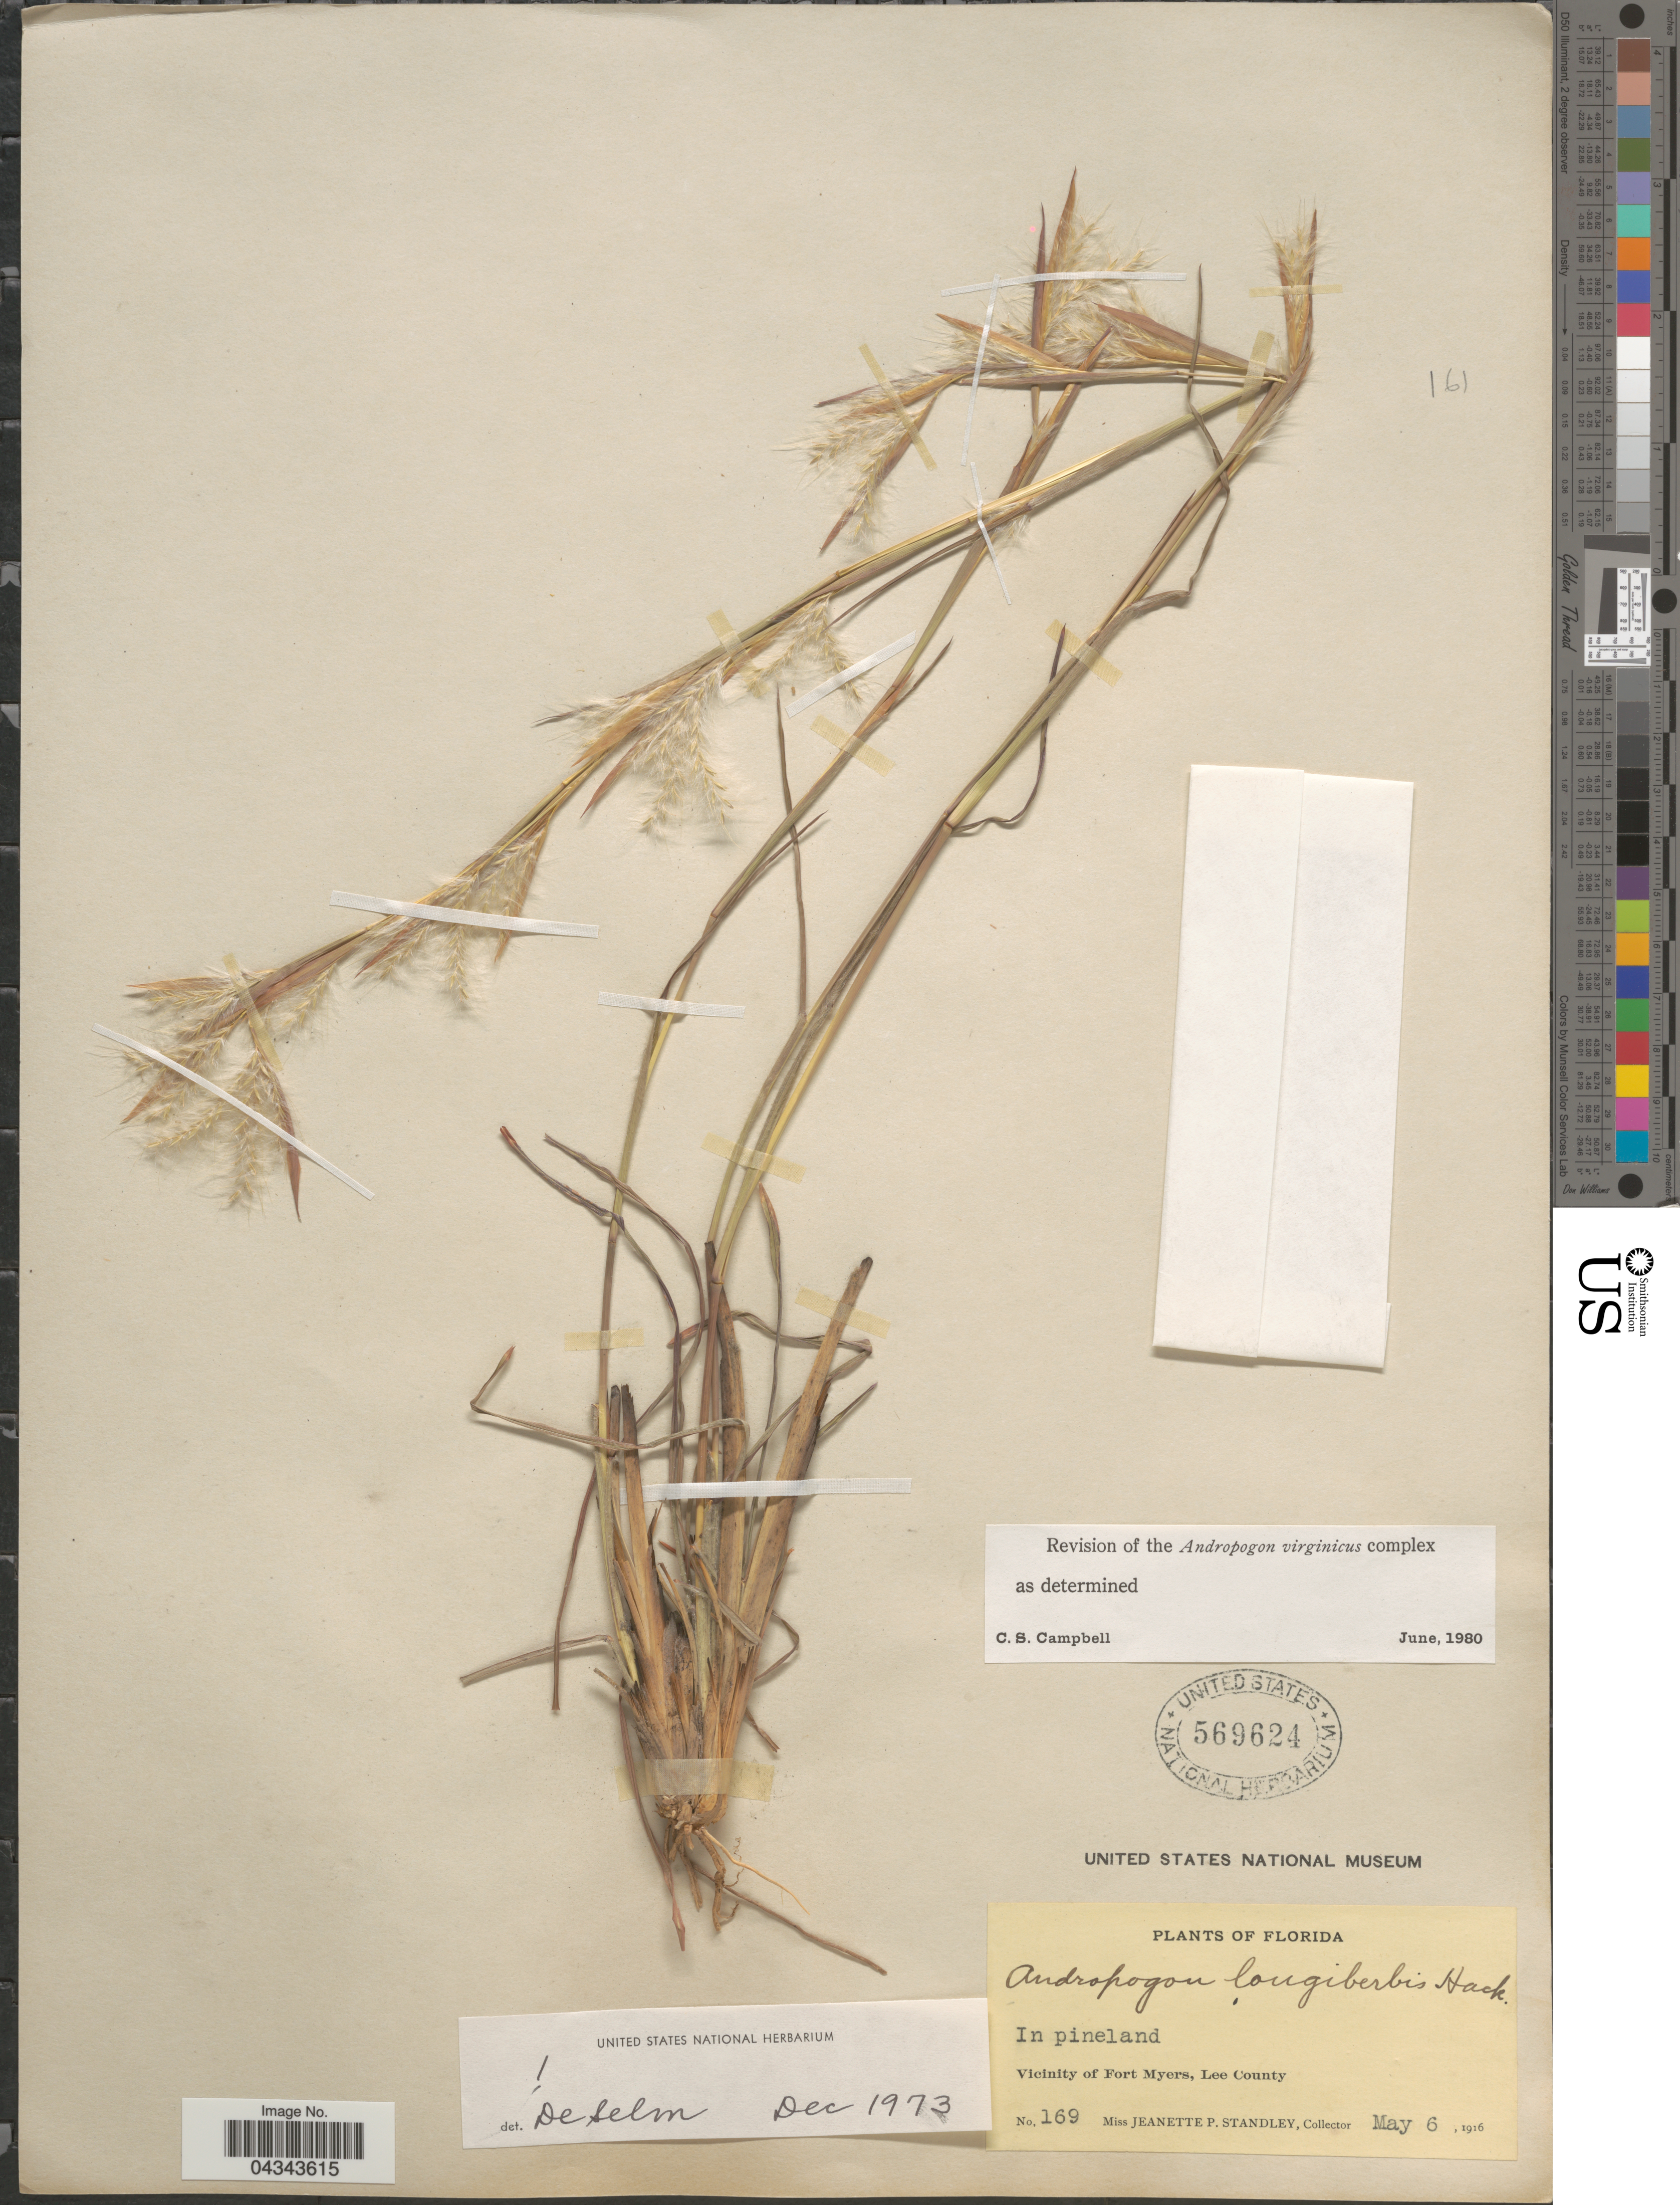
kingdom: Plantae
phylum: Tracheophyta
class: Liliopsida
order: Poales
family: Poaceae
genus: Andropogon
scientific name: Andropogon longiberbis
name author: Hack.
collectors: P. C. Standley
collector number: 169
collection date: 1916-05-06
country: United States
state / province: Florida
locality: Vicinity of Fort Myers, Lee County.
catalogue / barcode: US 569624